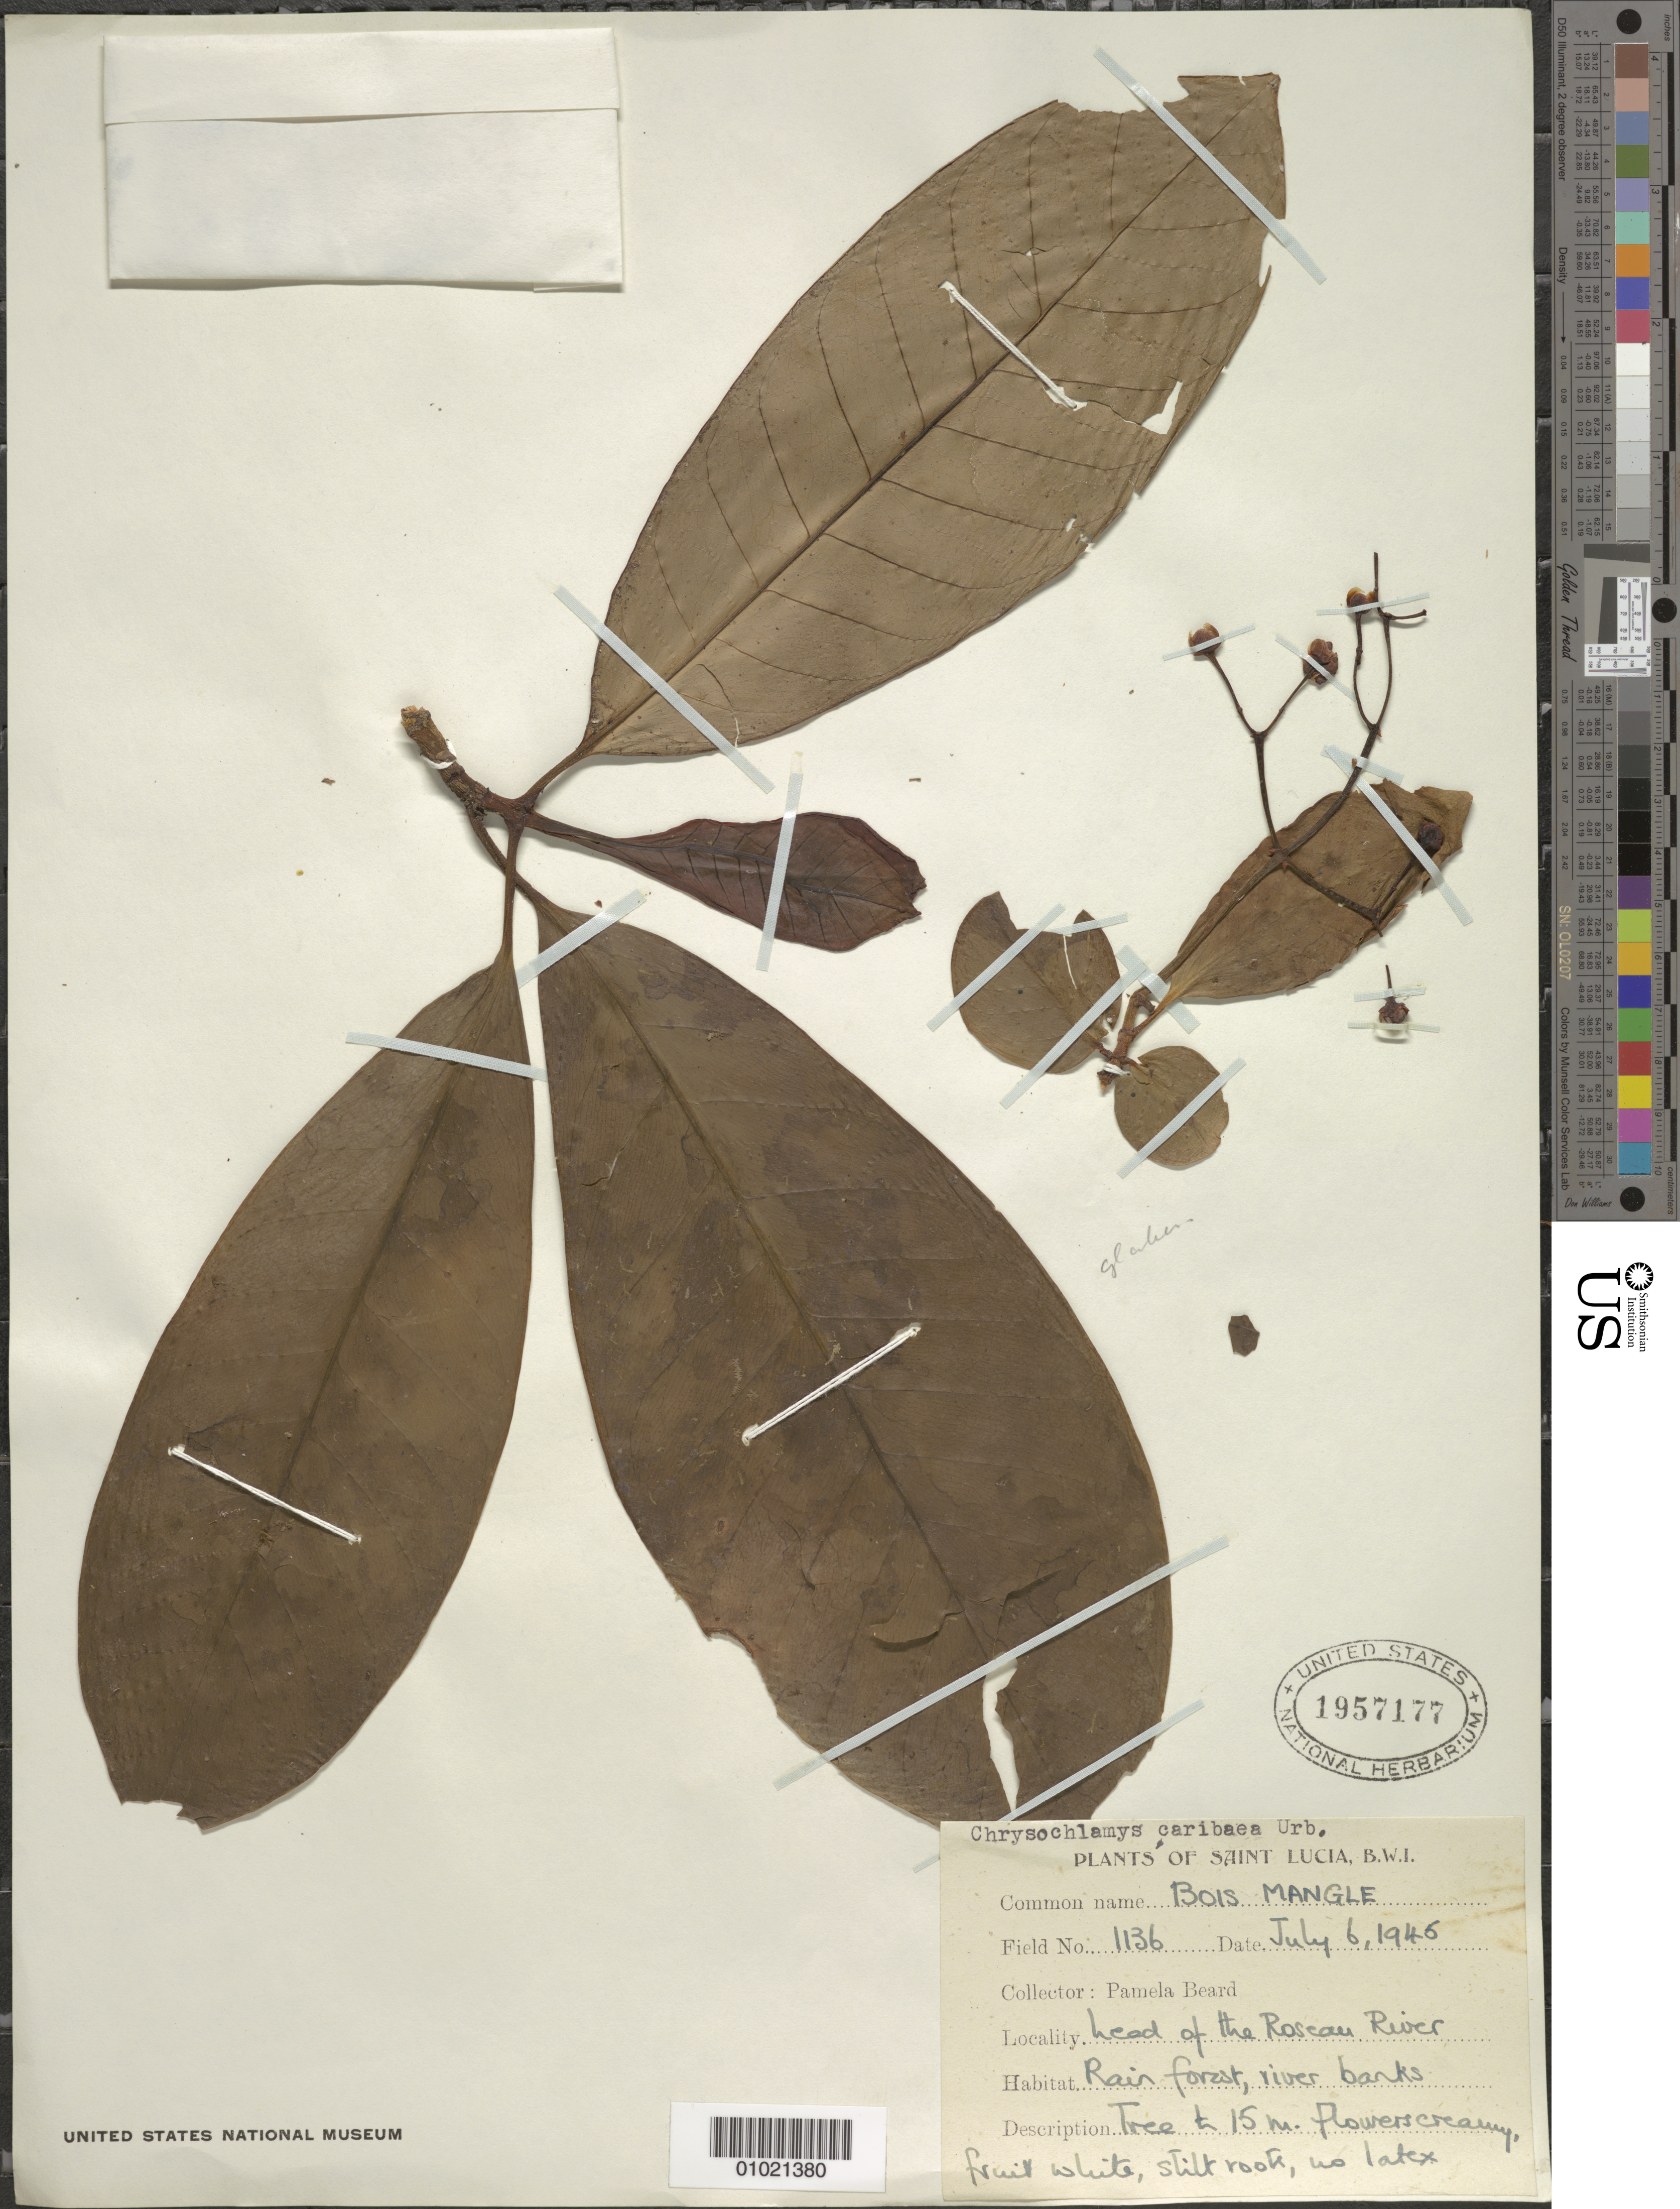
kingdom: Plantae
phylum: Tracheophyta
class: Magnoliopsida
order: Malpighiales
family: Clusiaceae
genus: Chrysochlamys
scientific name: Chrysochlamys caribaea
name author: Urb.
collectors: P. Beard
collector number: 1136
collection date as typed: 06 Jul 1946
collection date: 1946-07-06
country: St. Lucia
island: St. Lucia I.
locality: Head of the Roseau River. Rainforest, river banks.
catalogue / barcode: US 1957177